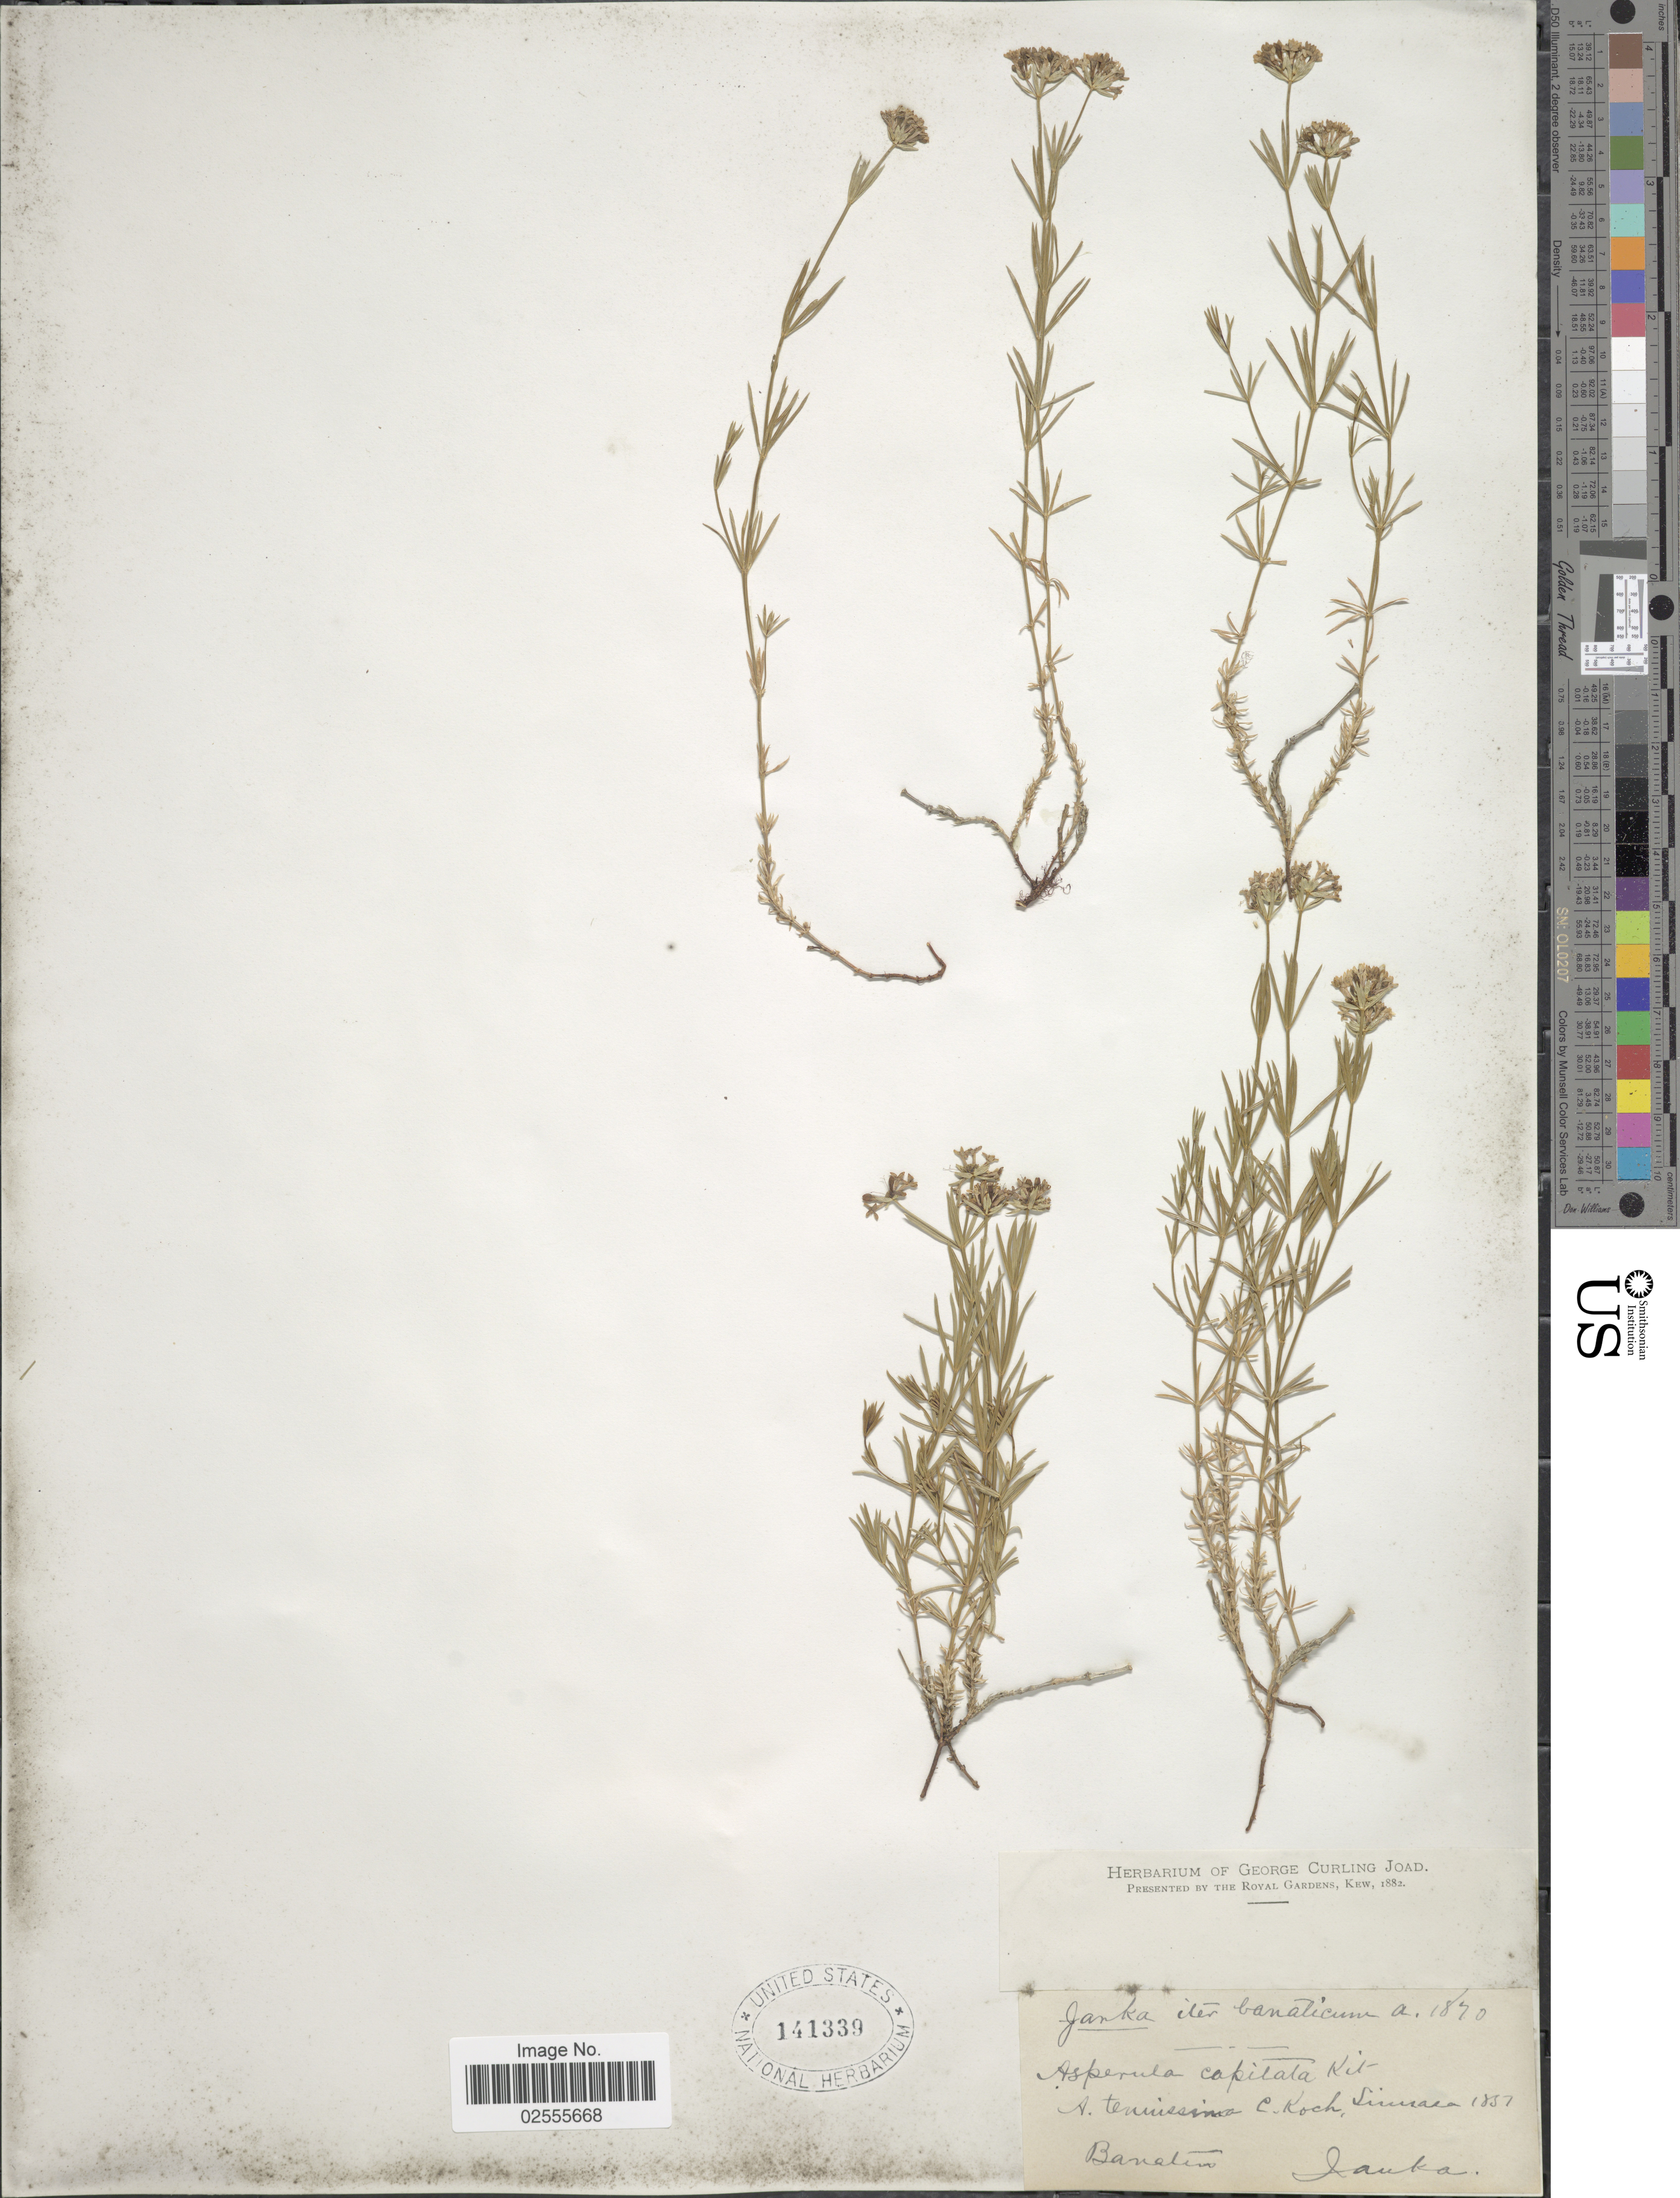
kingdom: Plantae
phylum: Tracheophyta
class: Magnoliopsida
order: Gentianales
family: Rubiaceae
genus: Asperula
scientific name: Asperula capitata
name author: Kit. ex Schult.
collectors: V. Janka von Bulcs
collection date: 1870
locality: Iter banaticum, Banetin. [interpreted]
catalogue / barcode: US 141339